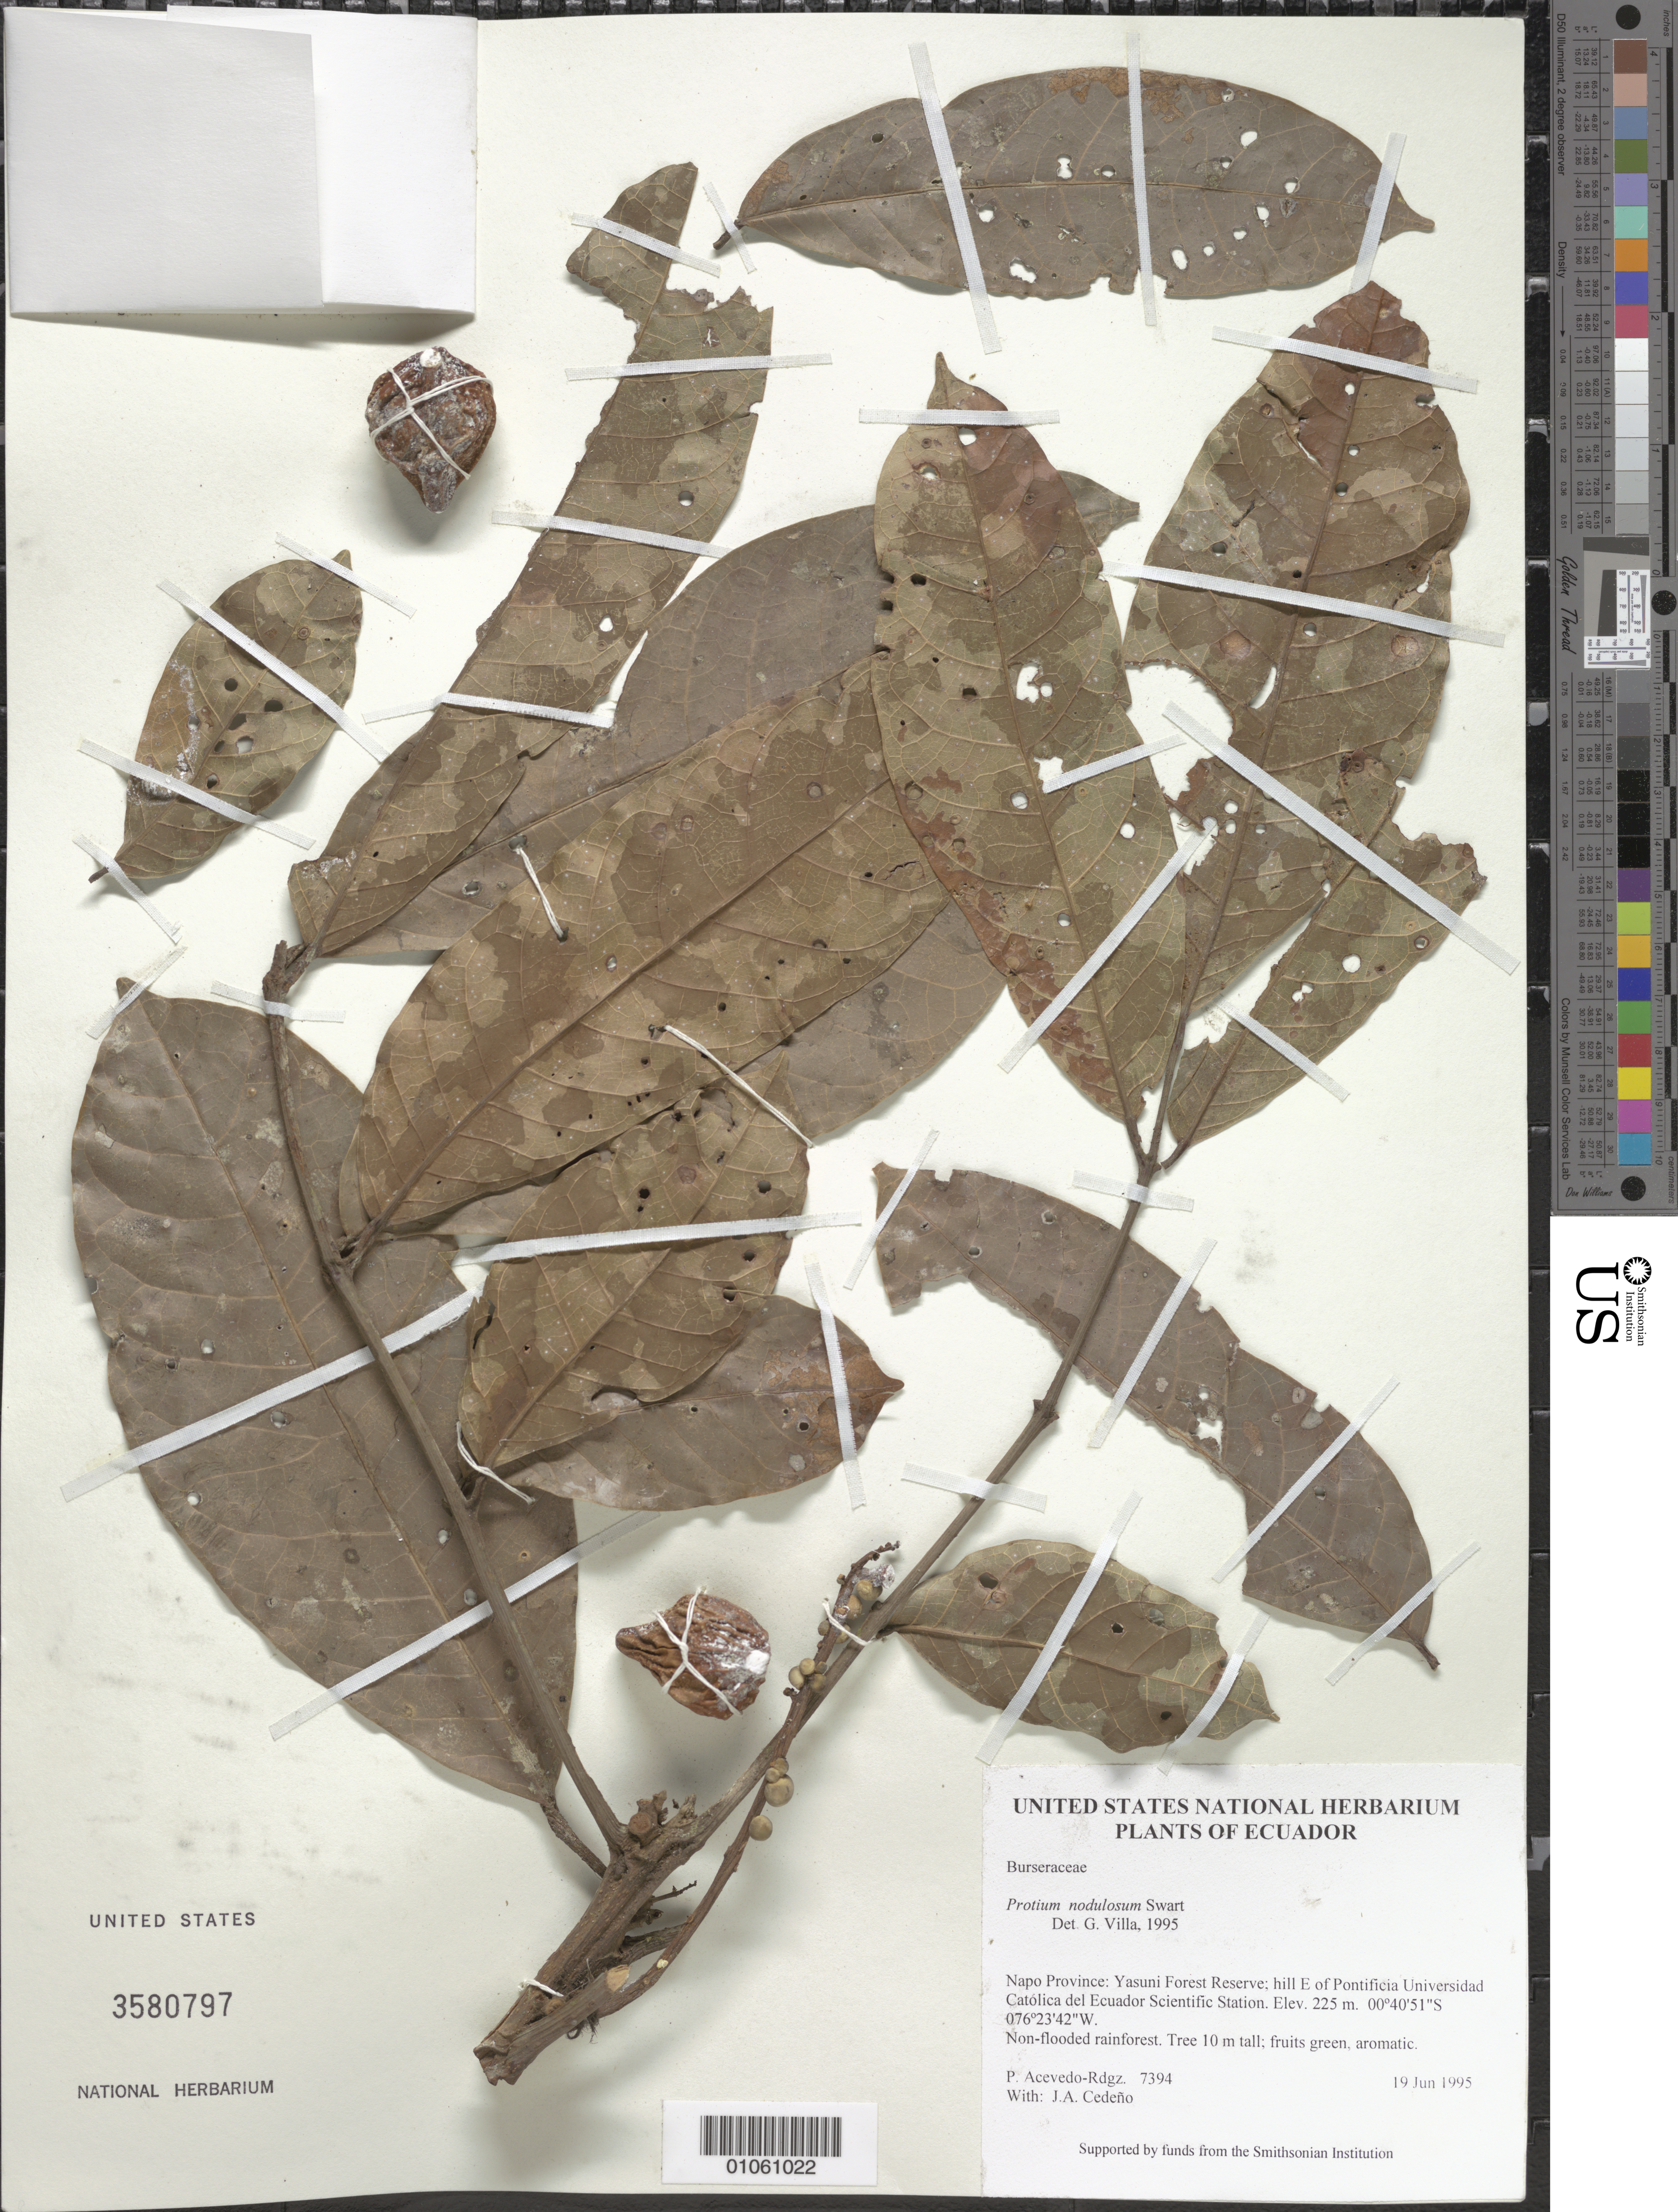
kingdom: Plantae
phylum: Tracheophyta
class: Magnoliopsida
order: Sapindales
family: Burseraceae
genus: Protium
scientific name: Protium nodulosum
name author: Swart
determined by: Villa, G.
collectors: P. Acevedo-Rodr. & J. A. Cedeño M.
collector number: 7394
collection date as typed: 19 Jun 1995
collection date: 1995-06-19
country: Ecuador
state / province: Napo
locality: Napo Province: Yasuni Forest Reserve; hill E of Pontificia Universidad Católica del Ecuador Scientific Station.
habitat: Non-flooded rainforest.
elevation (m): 225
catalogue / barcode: US 3580797